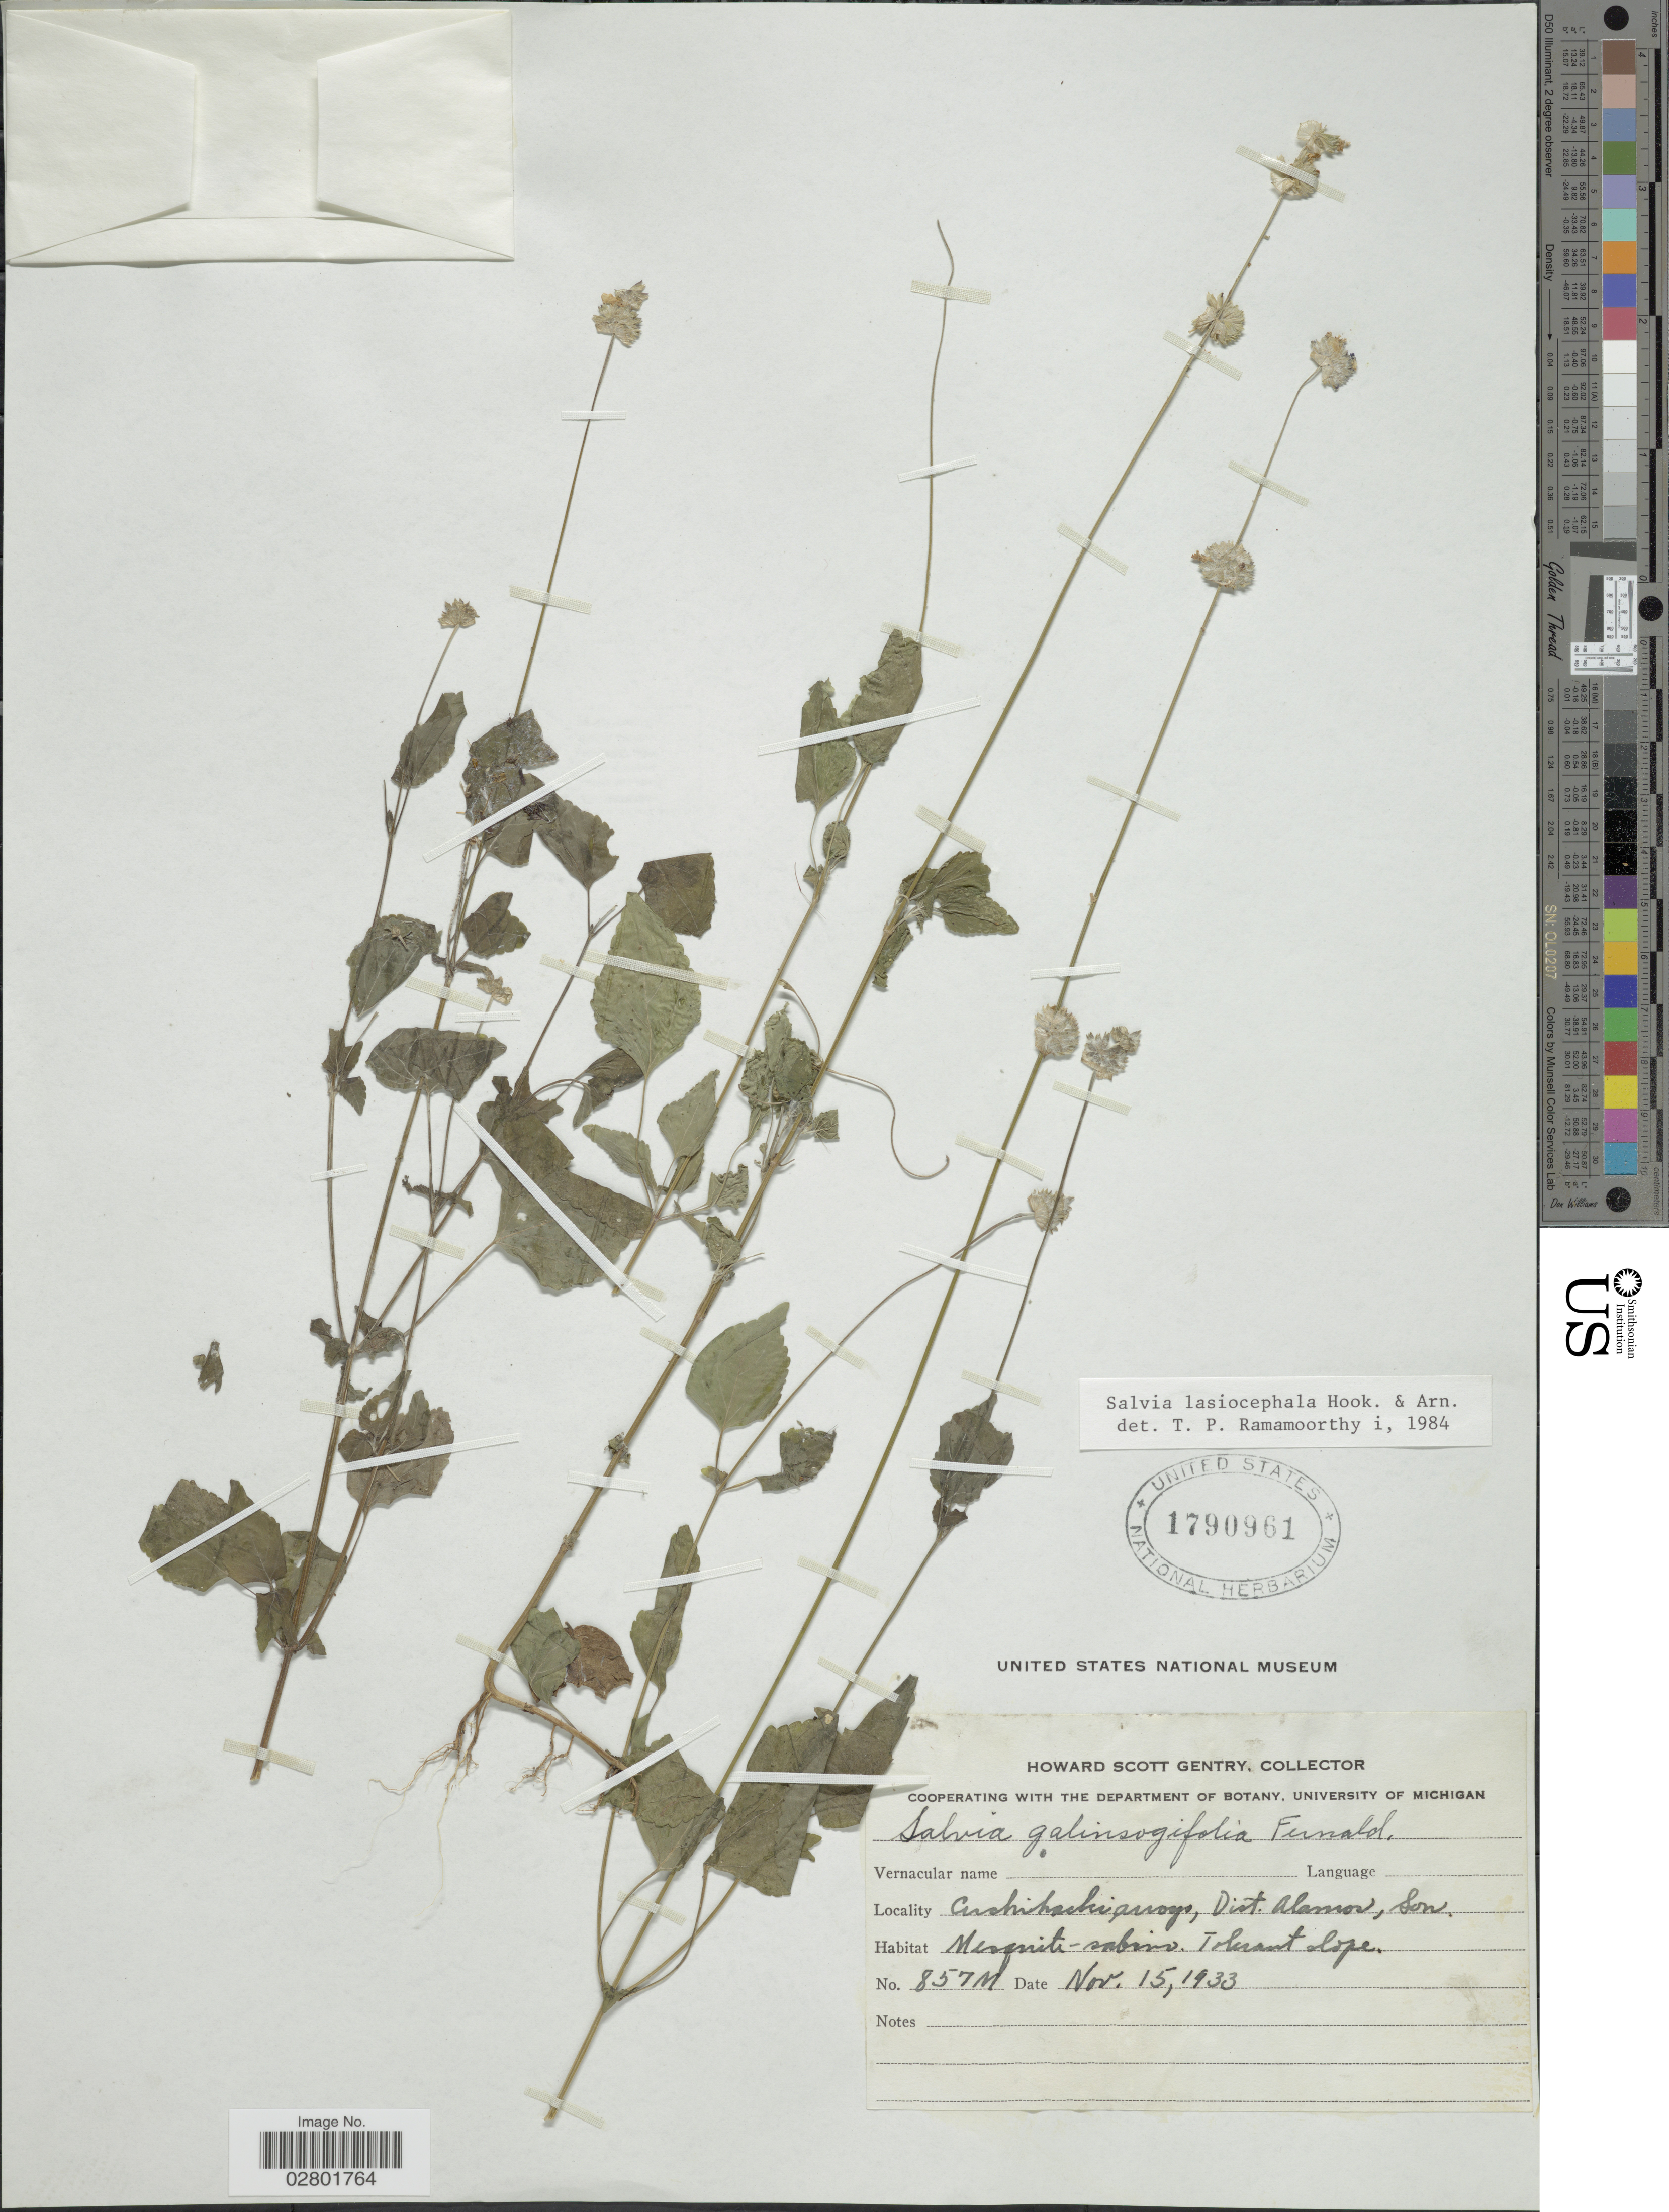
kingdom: Plantae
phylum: Tracheophyta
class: Magnoliopsida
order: Lamiales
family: Lamiaceae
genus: Salvia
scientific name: Salvia lasiocephala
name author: Hook. & Arn.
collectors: H. S. Gentry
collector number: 857M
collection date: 1933-11-15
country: Mexico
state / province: Sonora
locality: Cuchihachiquoyo, Dist. Alamos.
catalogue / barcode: US 1790961